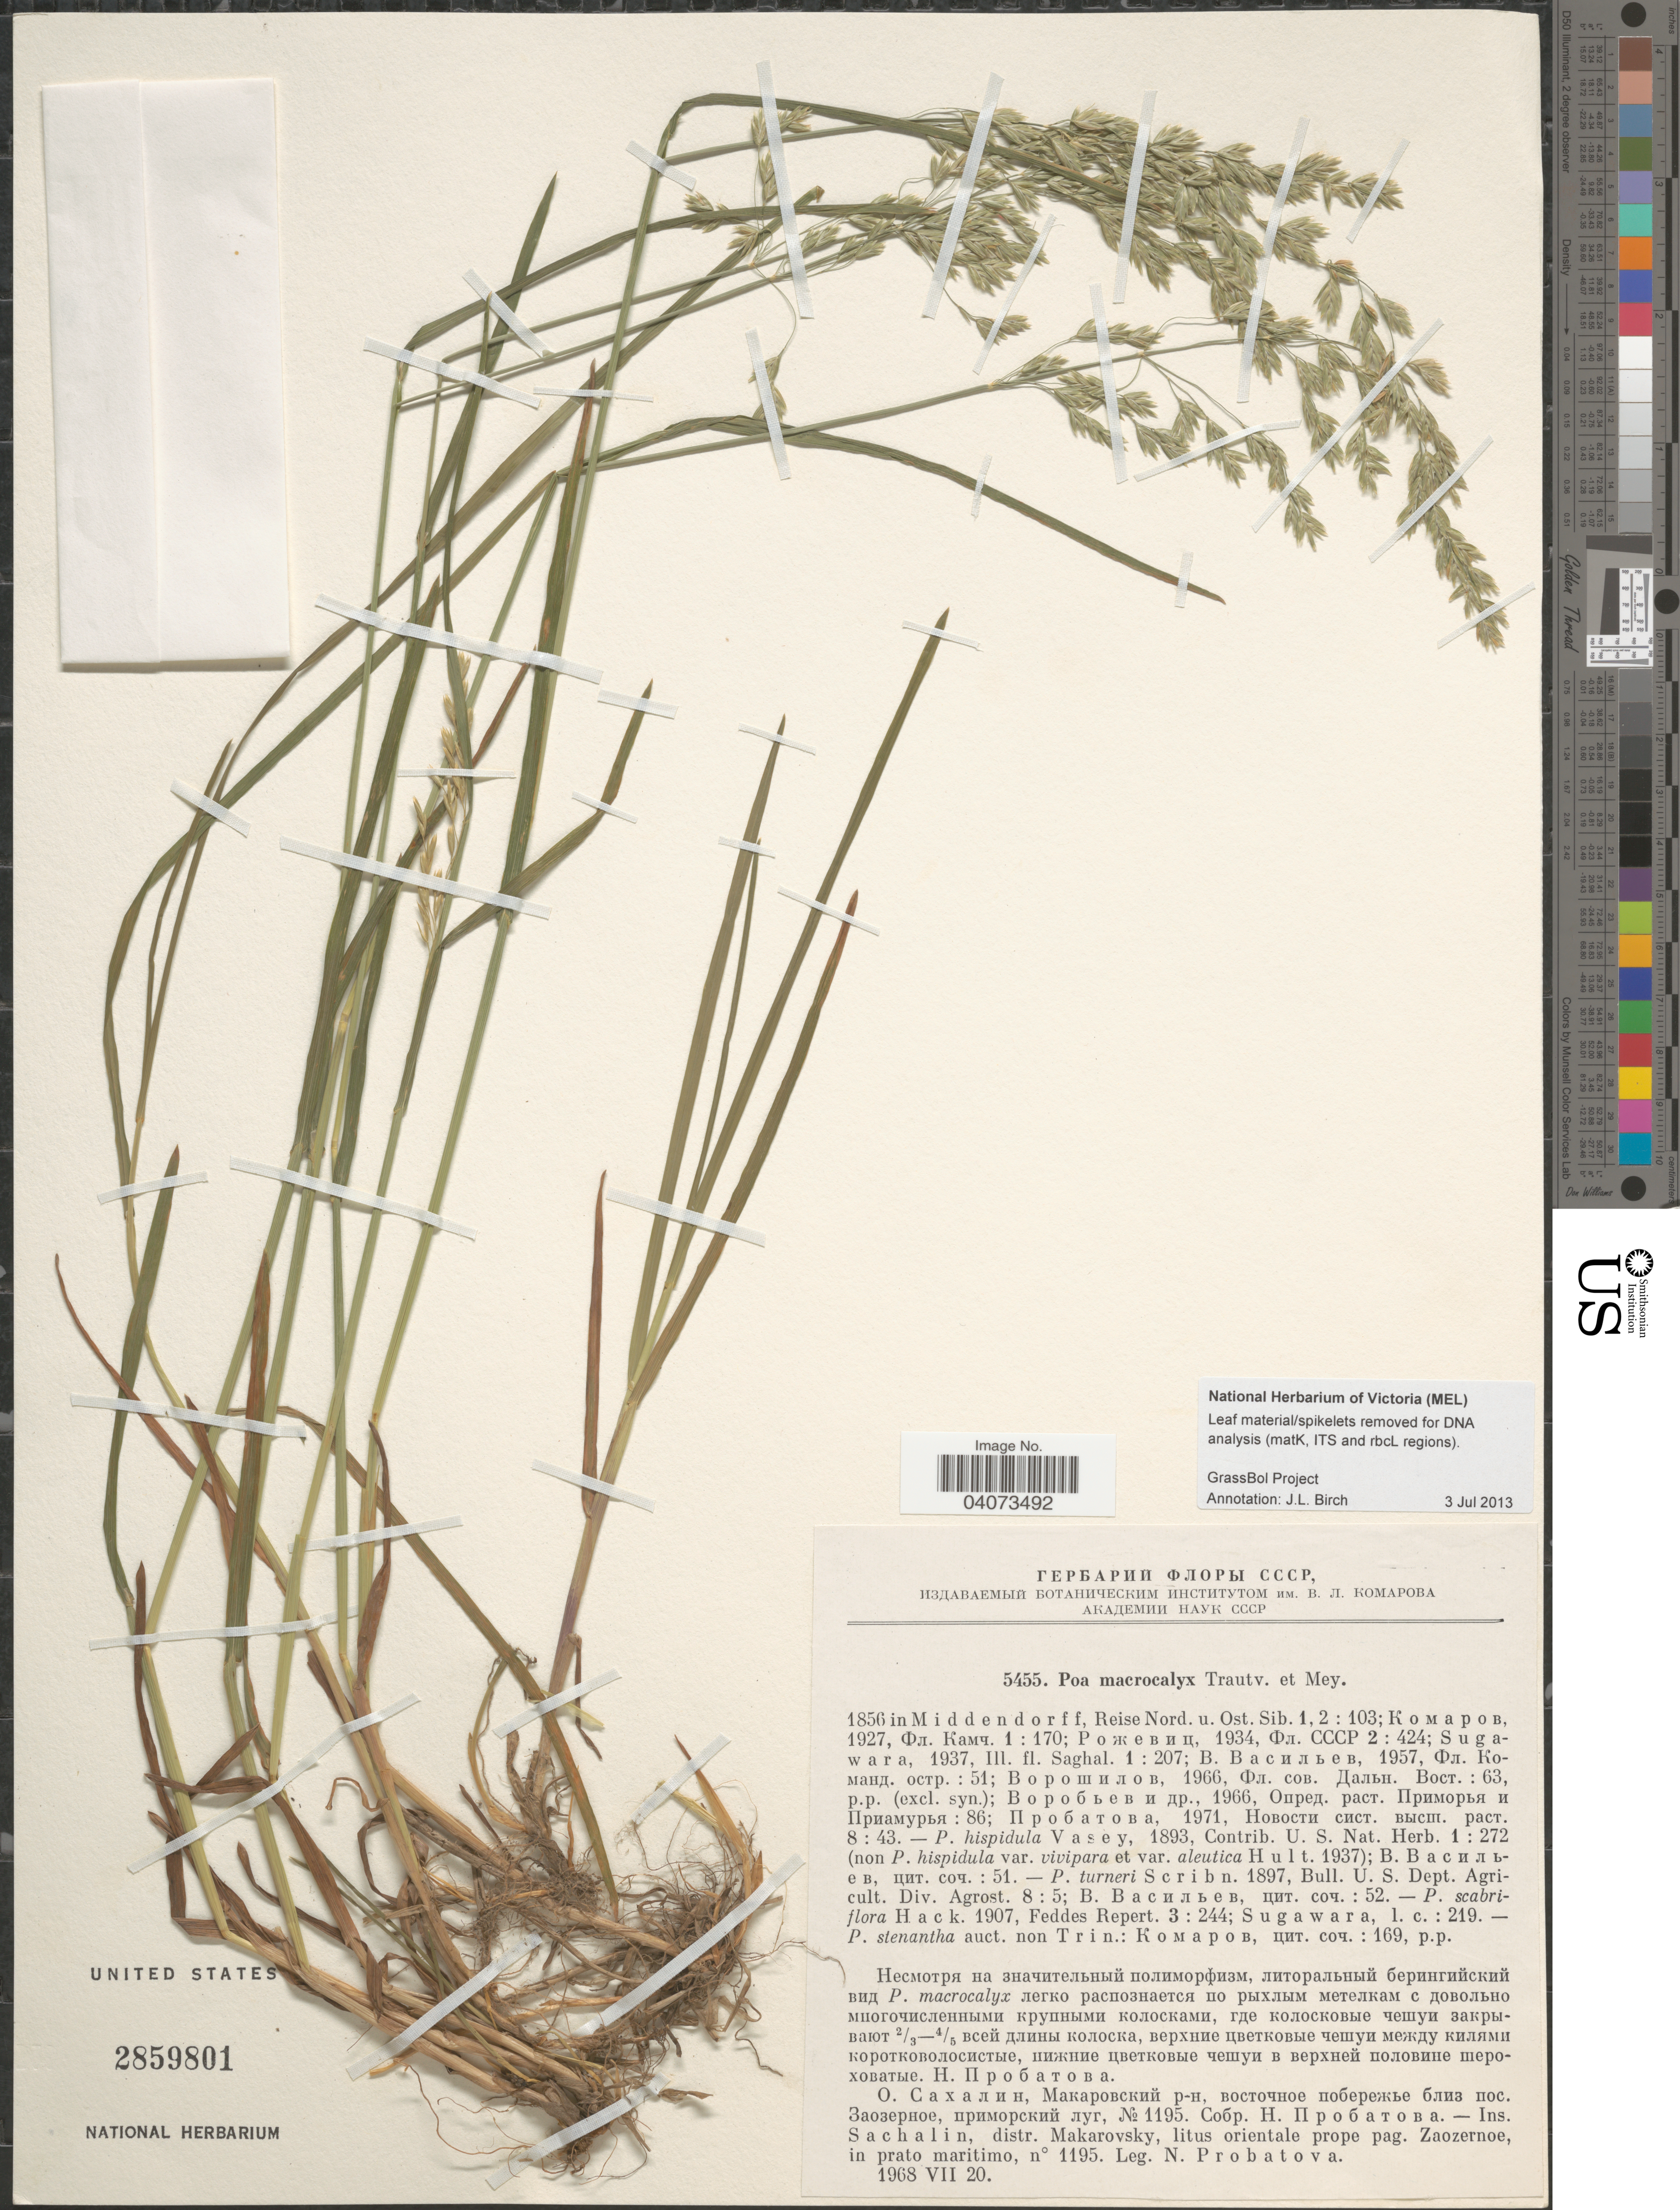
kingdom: Plantae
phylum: Tracheophyta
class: Liliopsida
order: Poales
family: Poaceae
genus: Poa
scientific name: Poa macrocalyx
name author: Trautv. & C.A. Mey.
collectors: N. S. Probatova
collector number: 5455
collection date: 1968-07-20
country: Russian Federation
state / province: Sakhalin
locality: Ins. Sachalin, distr. Makarovsky, litus orientale prope pag. Zaozernoe, in prato maritimo.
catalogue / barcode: US 2859801